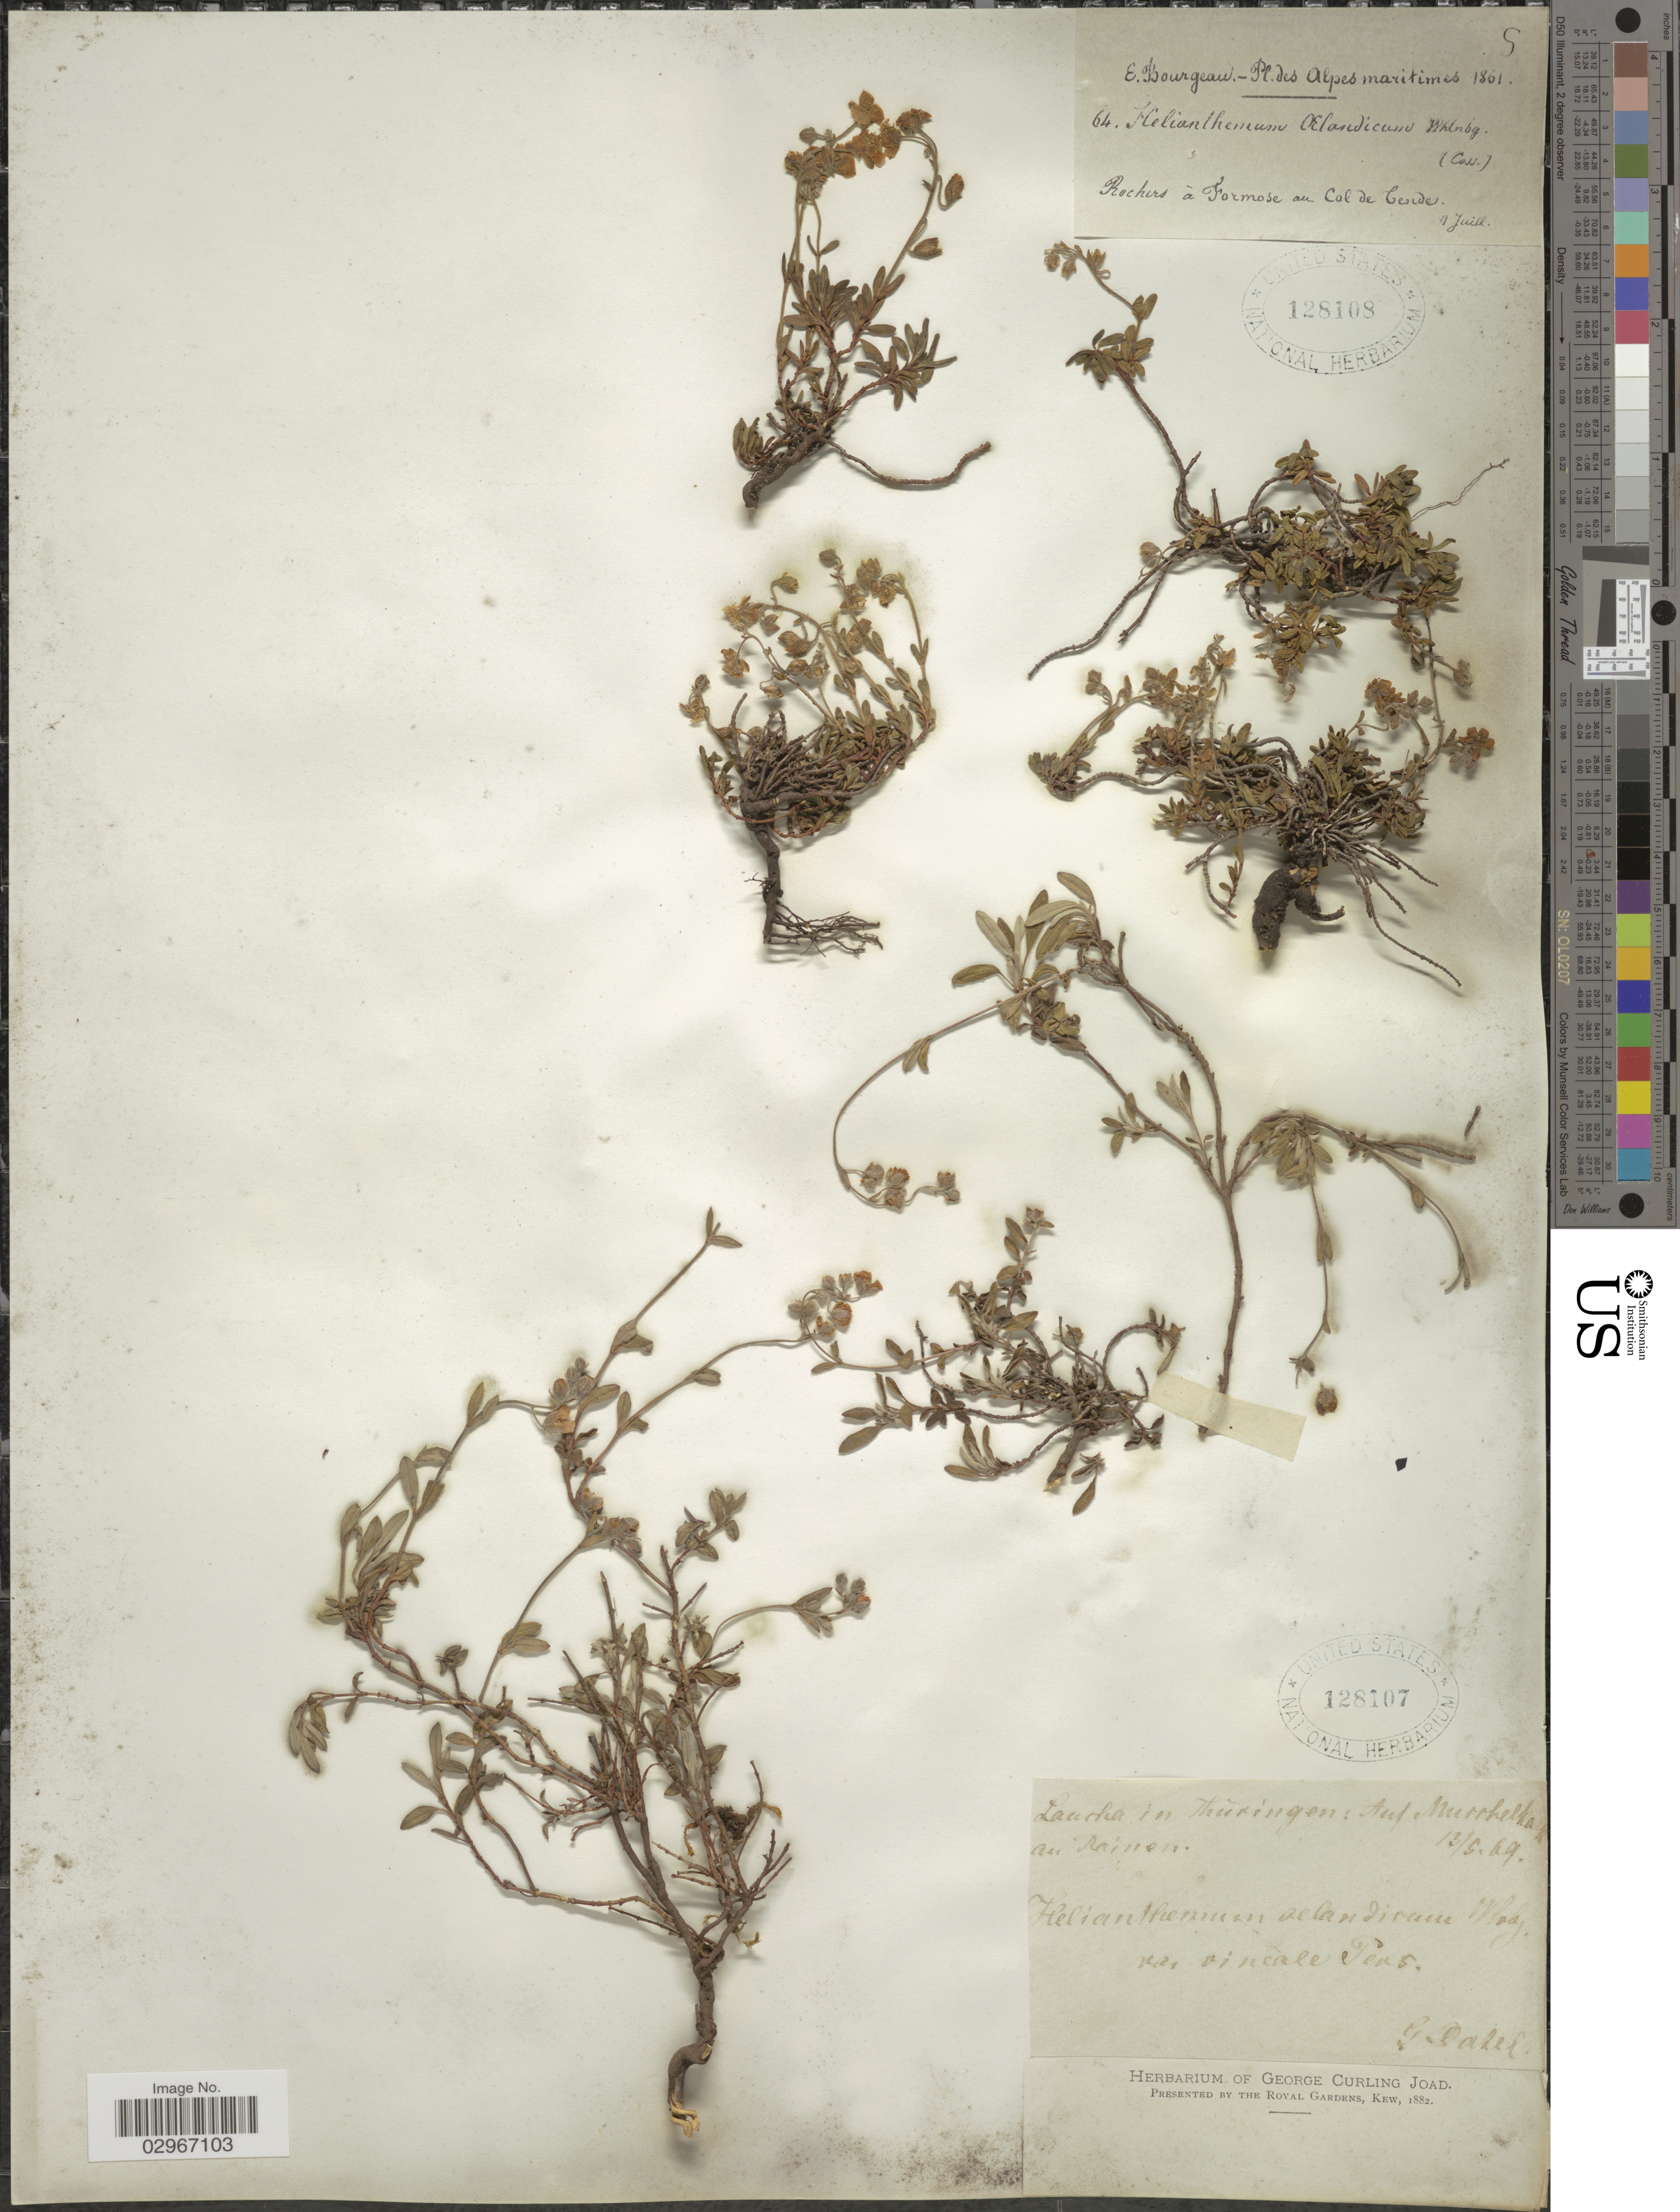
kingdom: Plantae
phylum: Tracheophyta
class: Magnoliopsida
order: Malvales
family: Cistaceae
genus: Helianthemum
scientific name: Helianthemum oelandicum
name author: (L.) DC.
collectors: G. Dakel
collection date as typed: Transcribed d/m/y: 13/5/69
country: Germany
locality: Laucha in Thuringen: Auf Murrhelka au Rainen. [interpreted]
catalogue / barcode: US 128107